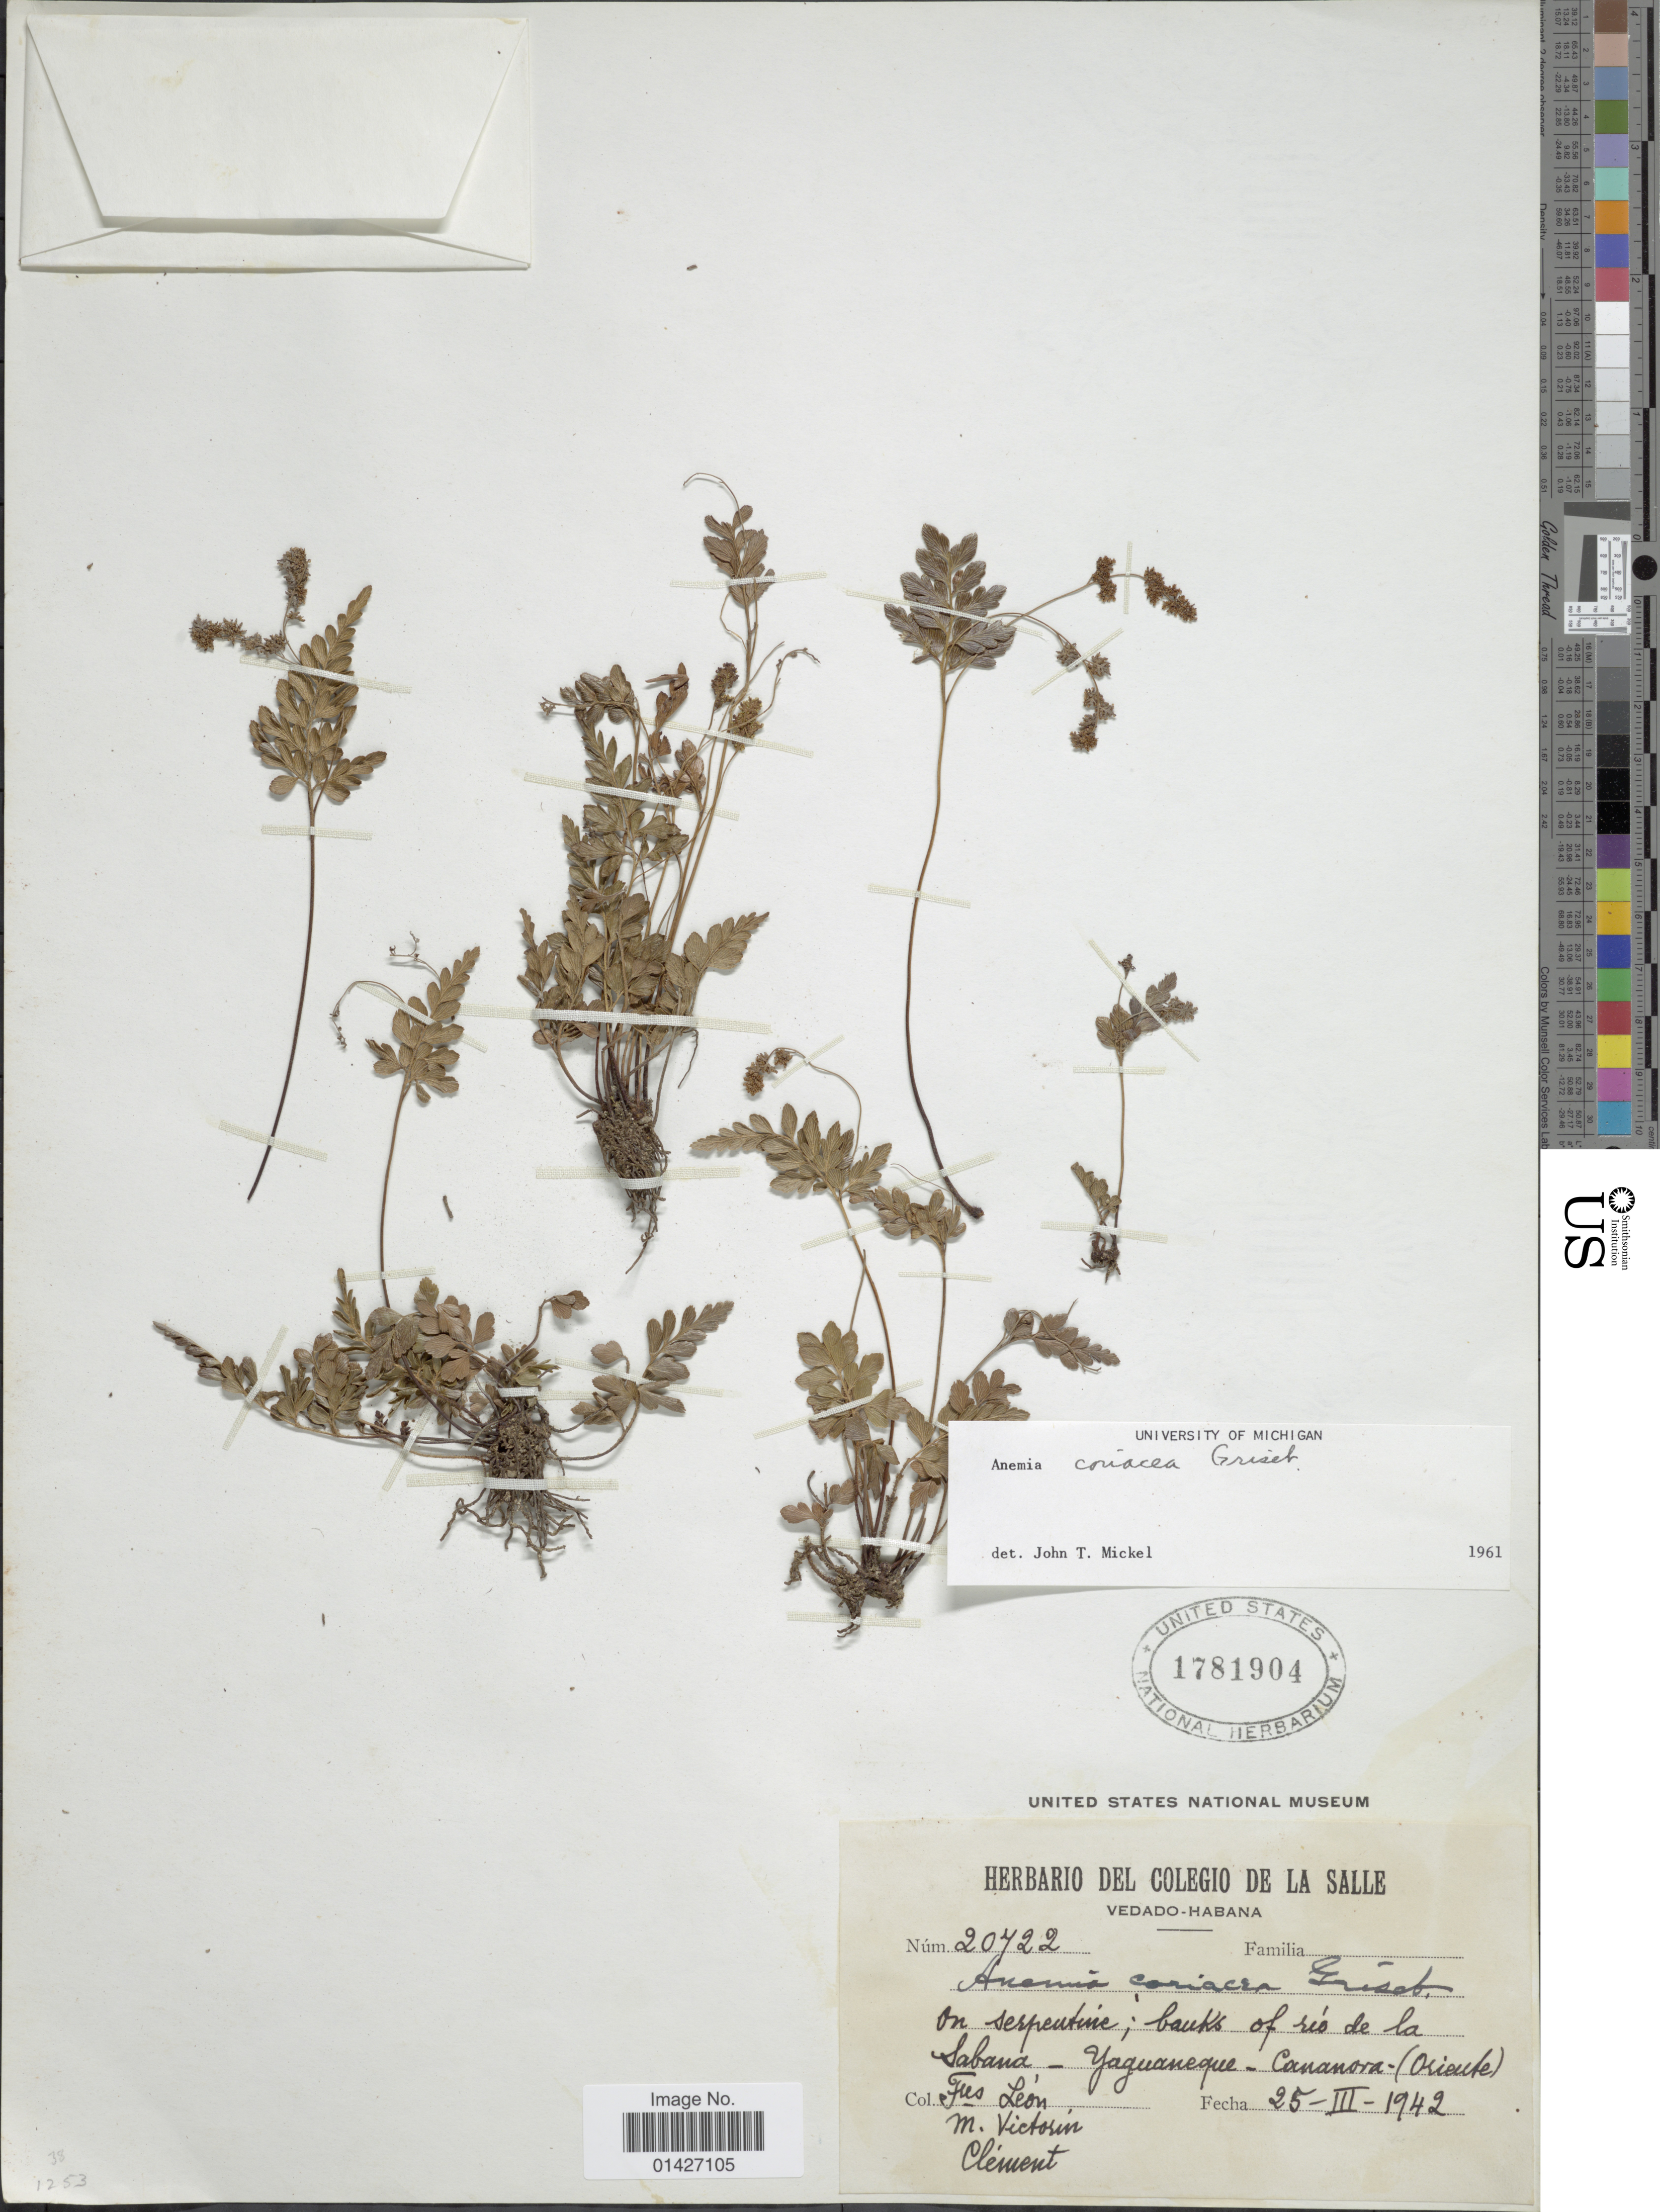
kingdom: Plantae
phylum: Tracheophyta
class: Polypodiopsida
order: Schizaeales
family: Anemiaceae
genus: Anemia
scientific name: Anemia coriacea f. coriacea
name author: Griseb.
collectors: Fus León, M. Victorin & Clément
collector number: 20422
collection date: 1942-03-25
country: Cuba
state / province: Oriente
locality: Banks of rio de la Sabana- Yaguaneque - Cananora - (Oriente)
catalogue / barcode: US 1781904